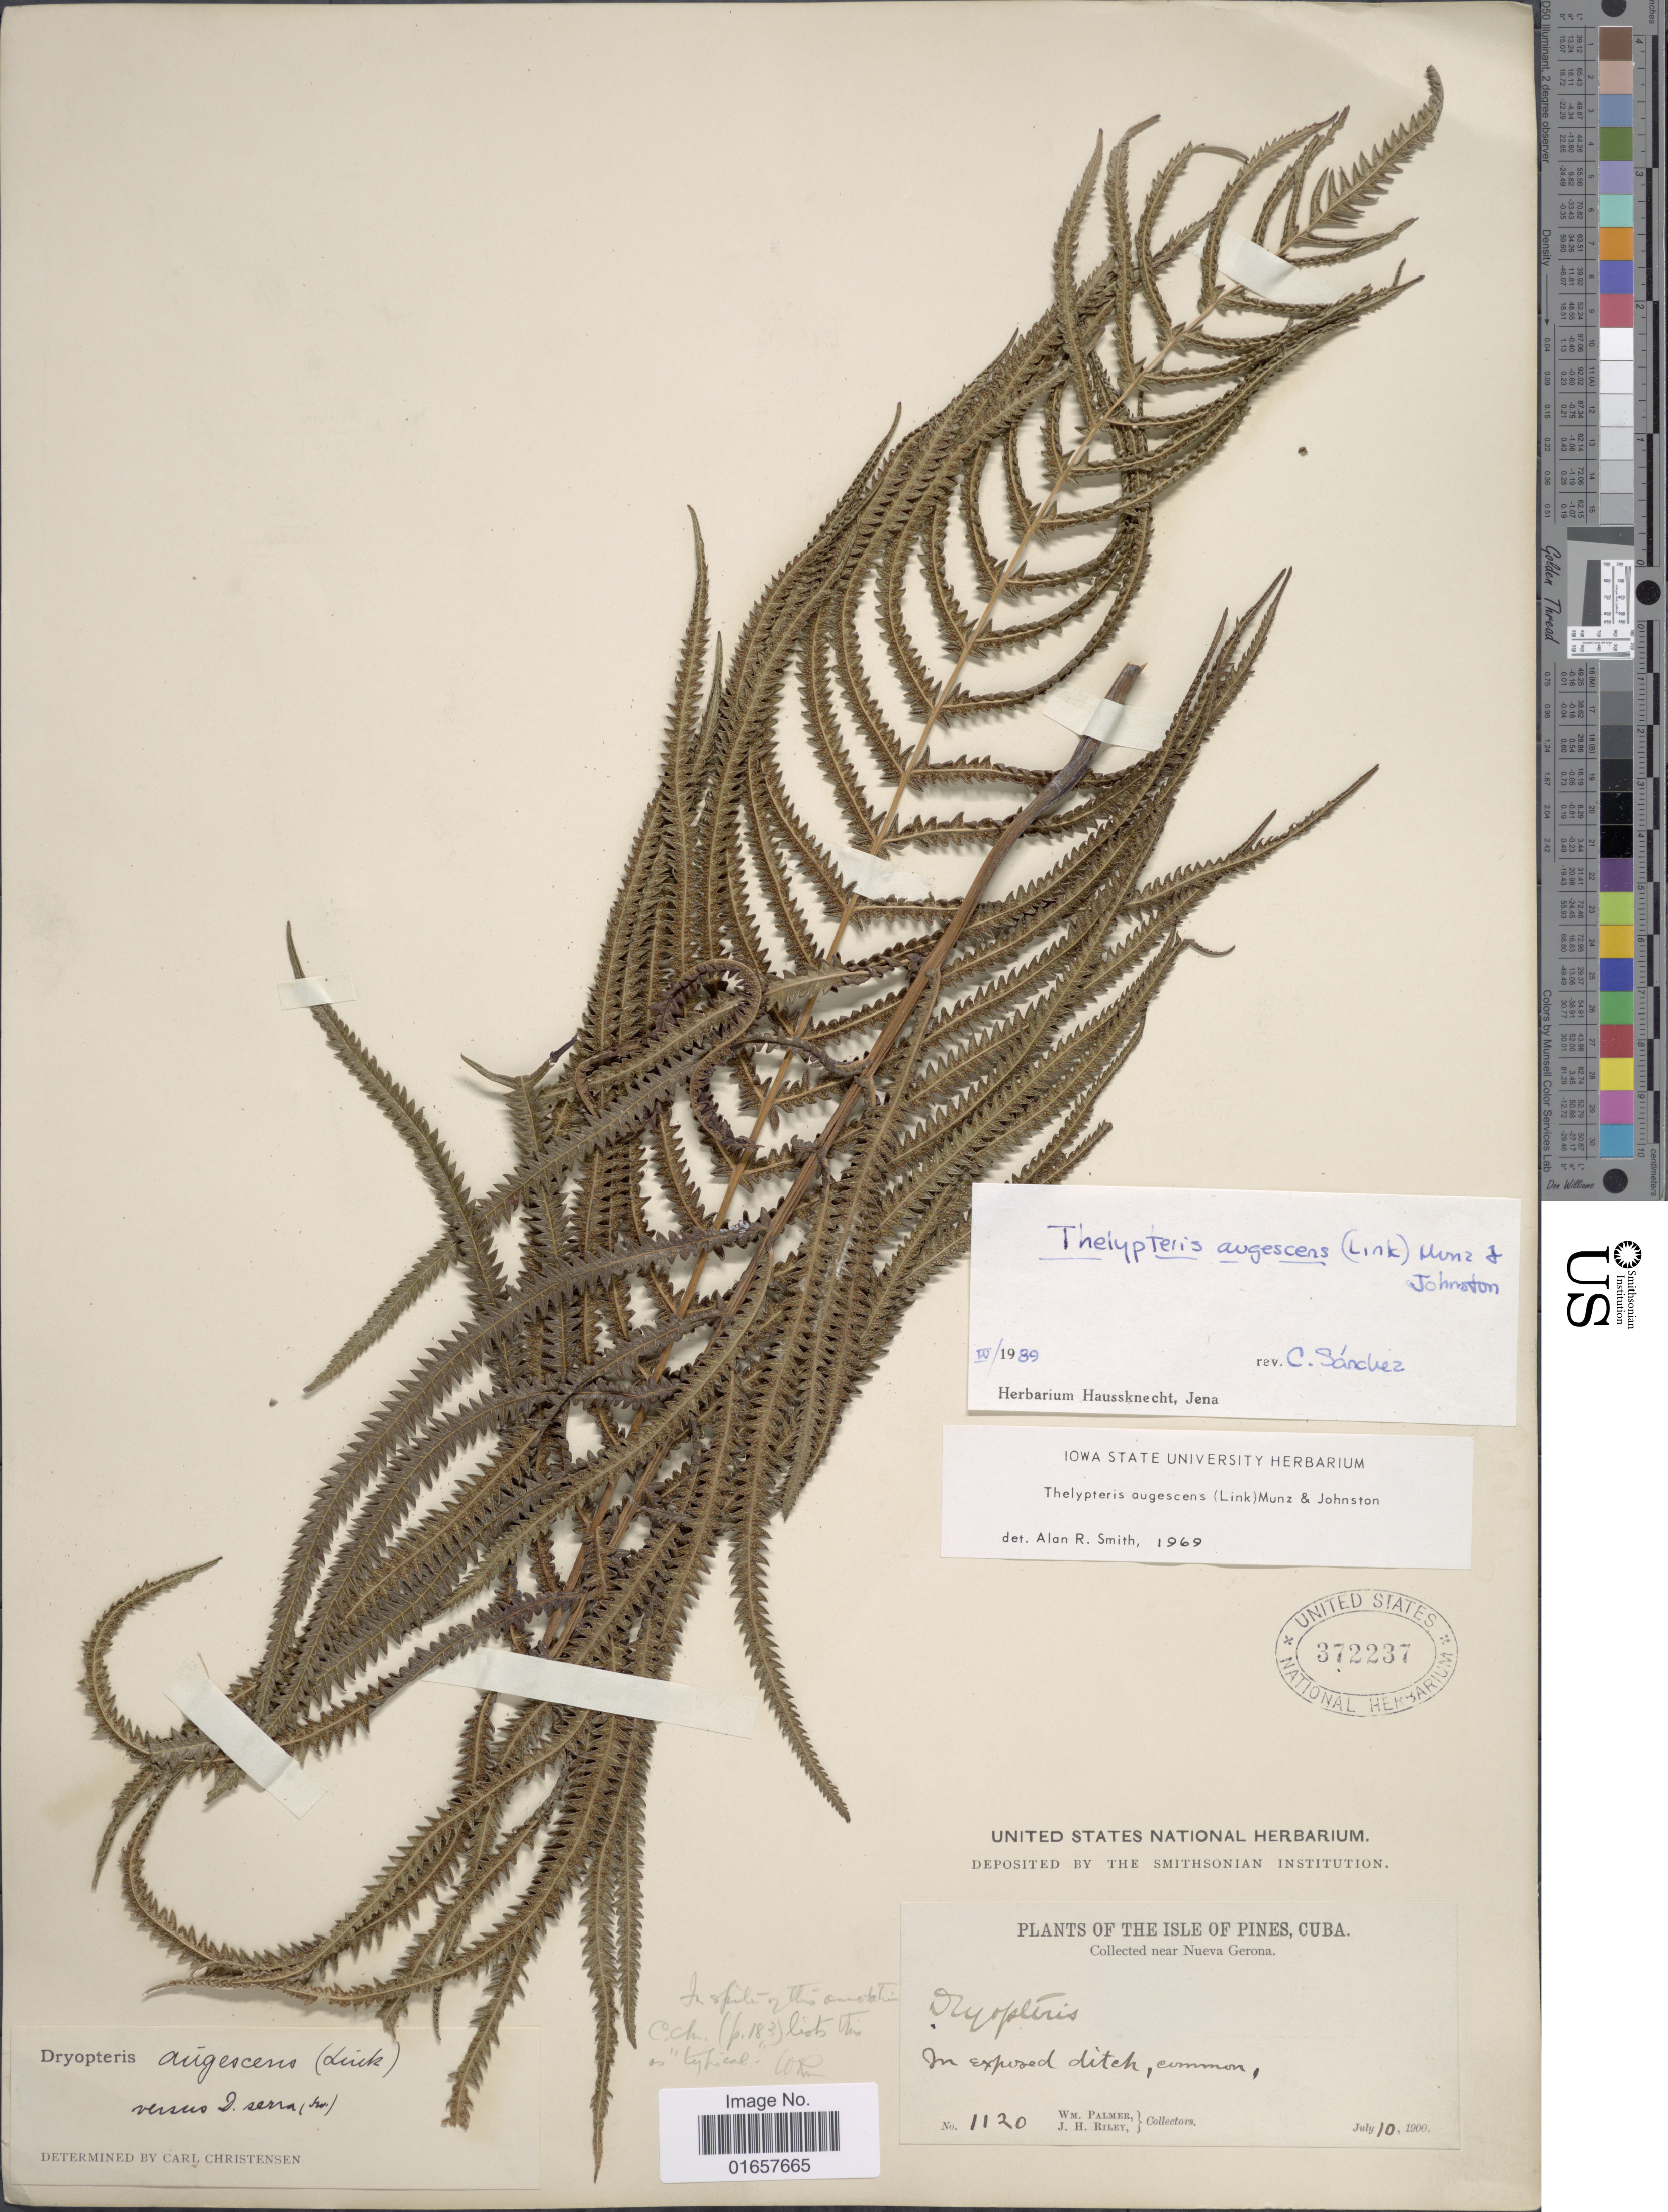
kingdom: Plantae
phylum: Tracheophyta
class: Polypodiopsida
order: Polypodiales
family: Thelypteridaceae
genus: Christella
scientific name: Christella augescens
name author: (Link) Pic. Serm.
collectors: W. Palmer & J. H. Riley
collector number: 1120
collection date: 1900-07-10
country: Cuba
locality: Isle of Pines, Cuba, near Nueva Gerona,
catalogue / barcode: US 372237